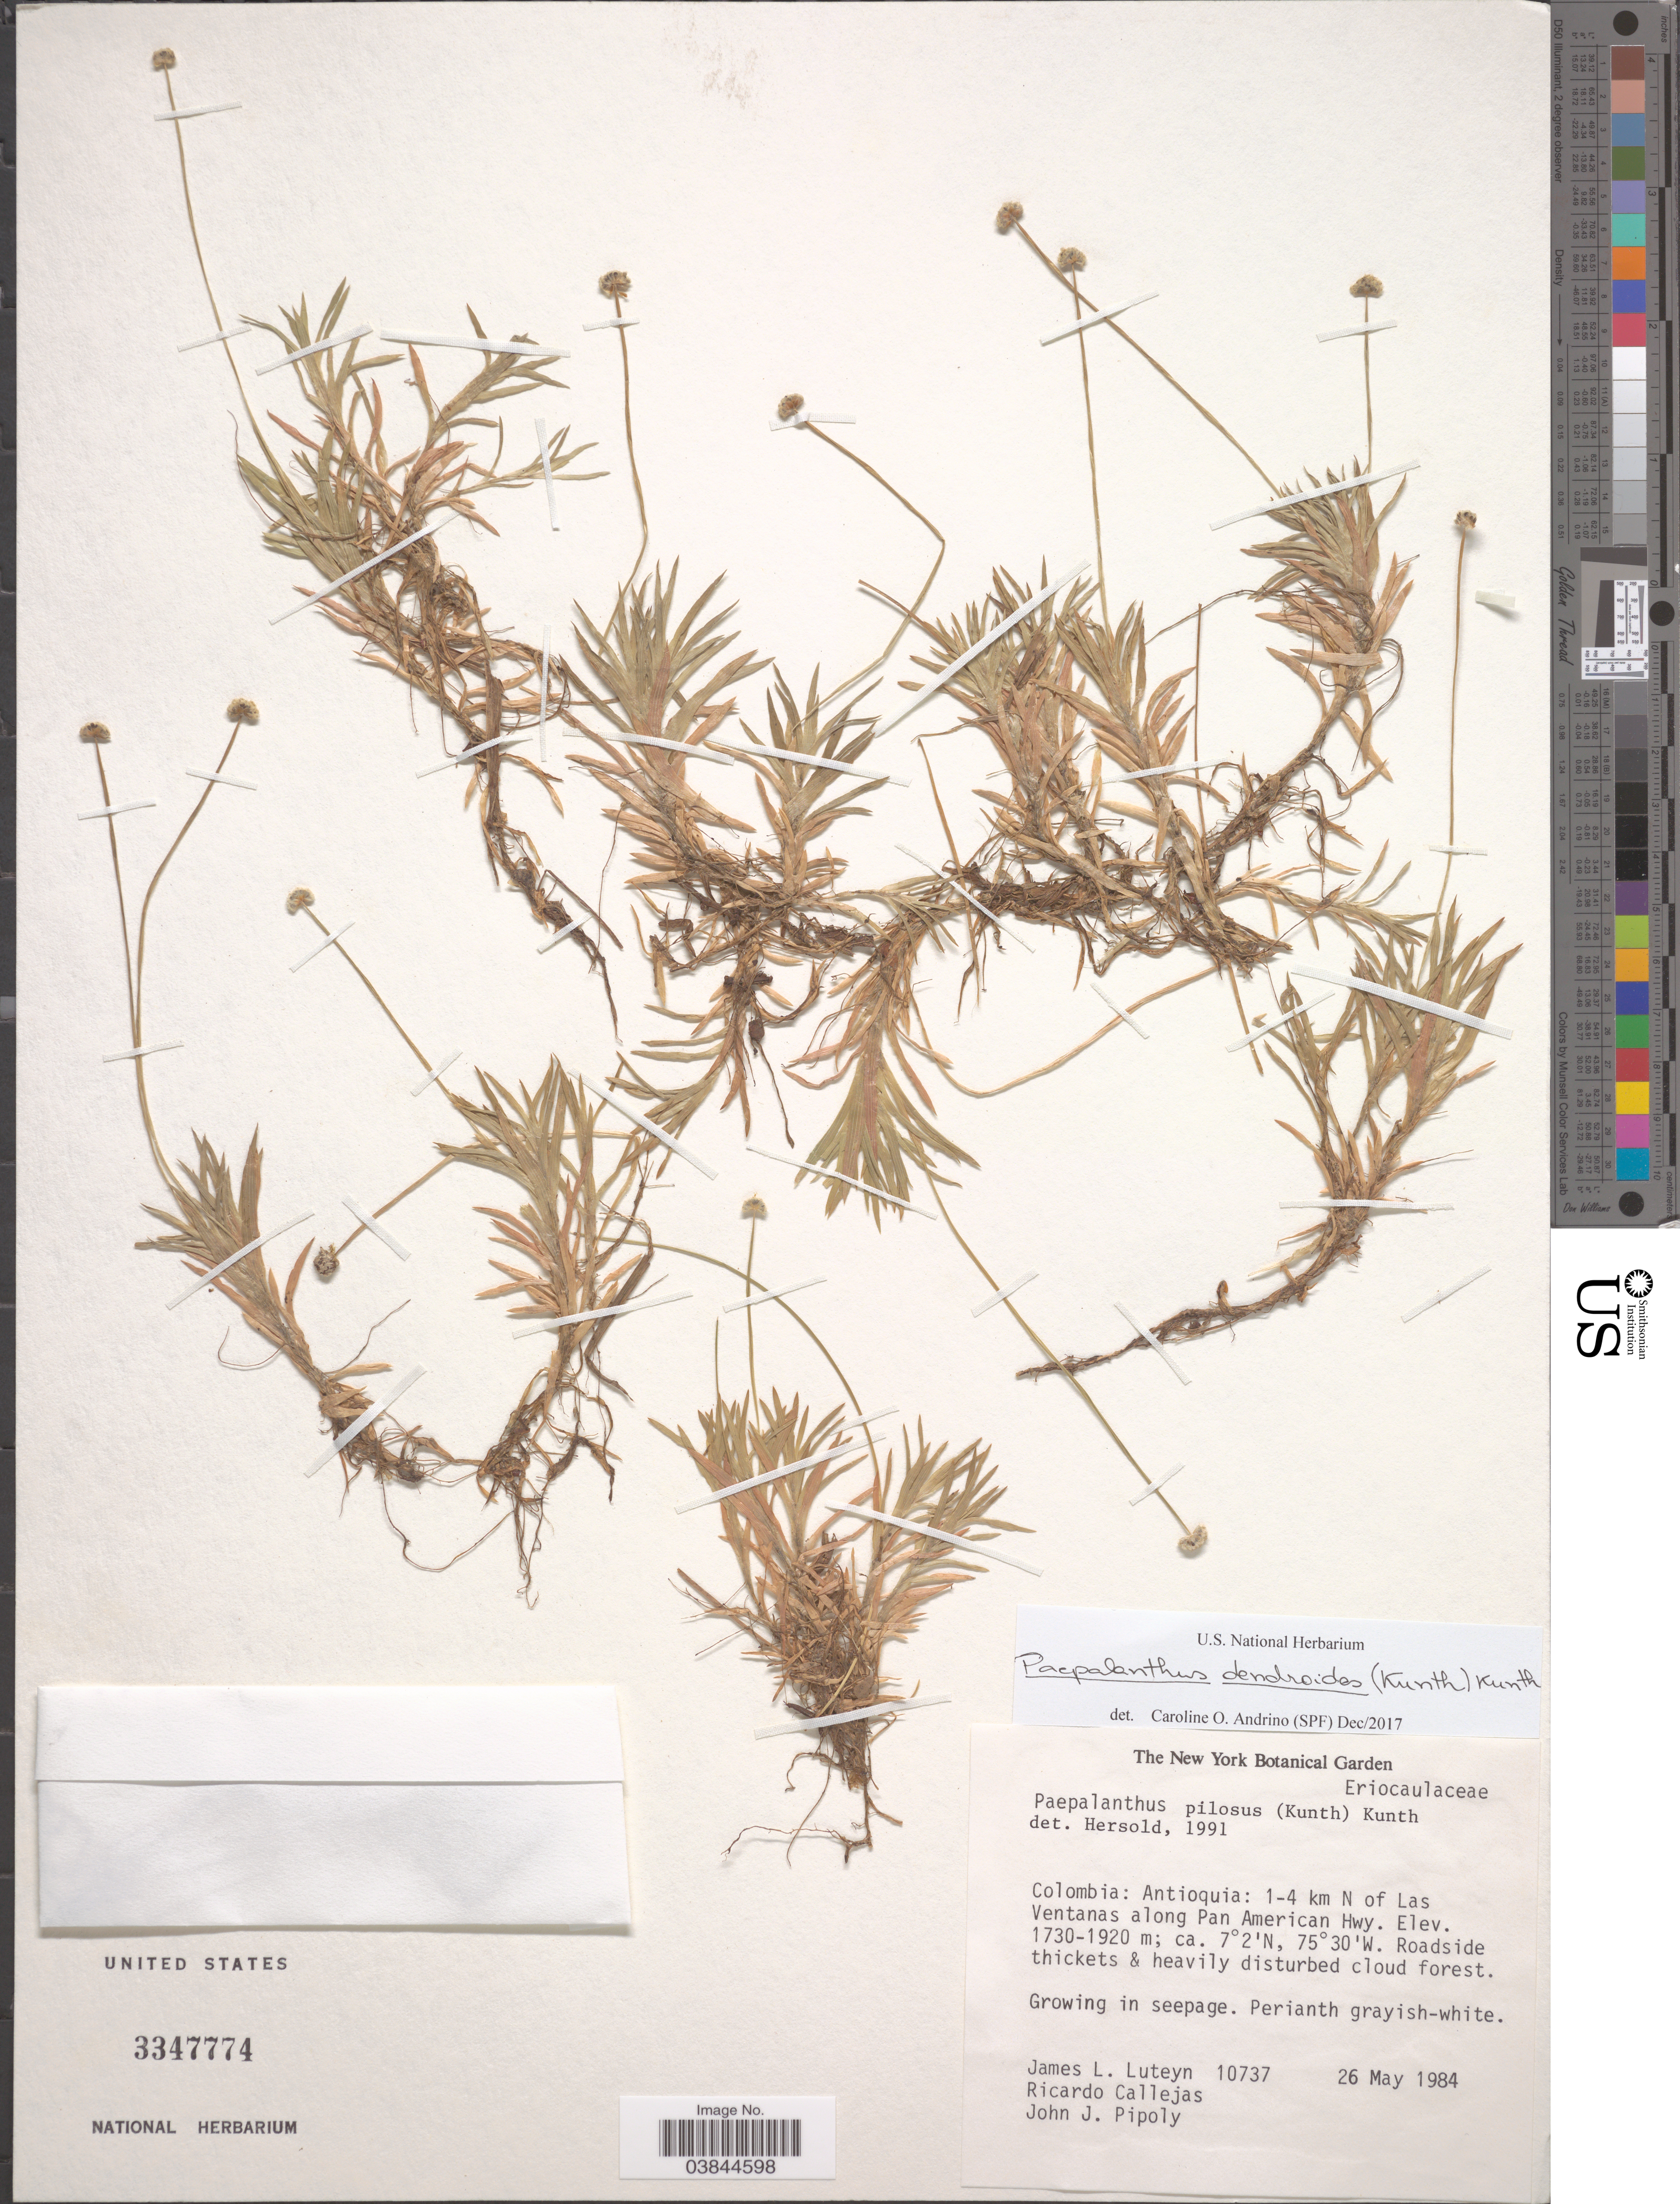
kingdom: Plantae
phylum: Tracheophyta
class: Liliopsida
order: Poales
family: Eriocaulaceae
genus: Paepalanthus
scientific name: Paepalanthus dendroides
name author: (Kunth) Kunth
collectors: J. Luteyn, R. Callejas & J. J. Pipoly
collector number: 10737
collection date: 1984-05-26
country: Colombia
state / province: Antioquia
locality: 1-4 km N of Las Ventanas along Pan American Hwy.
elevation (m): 1730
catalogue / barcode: US 3347774